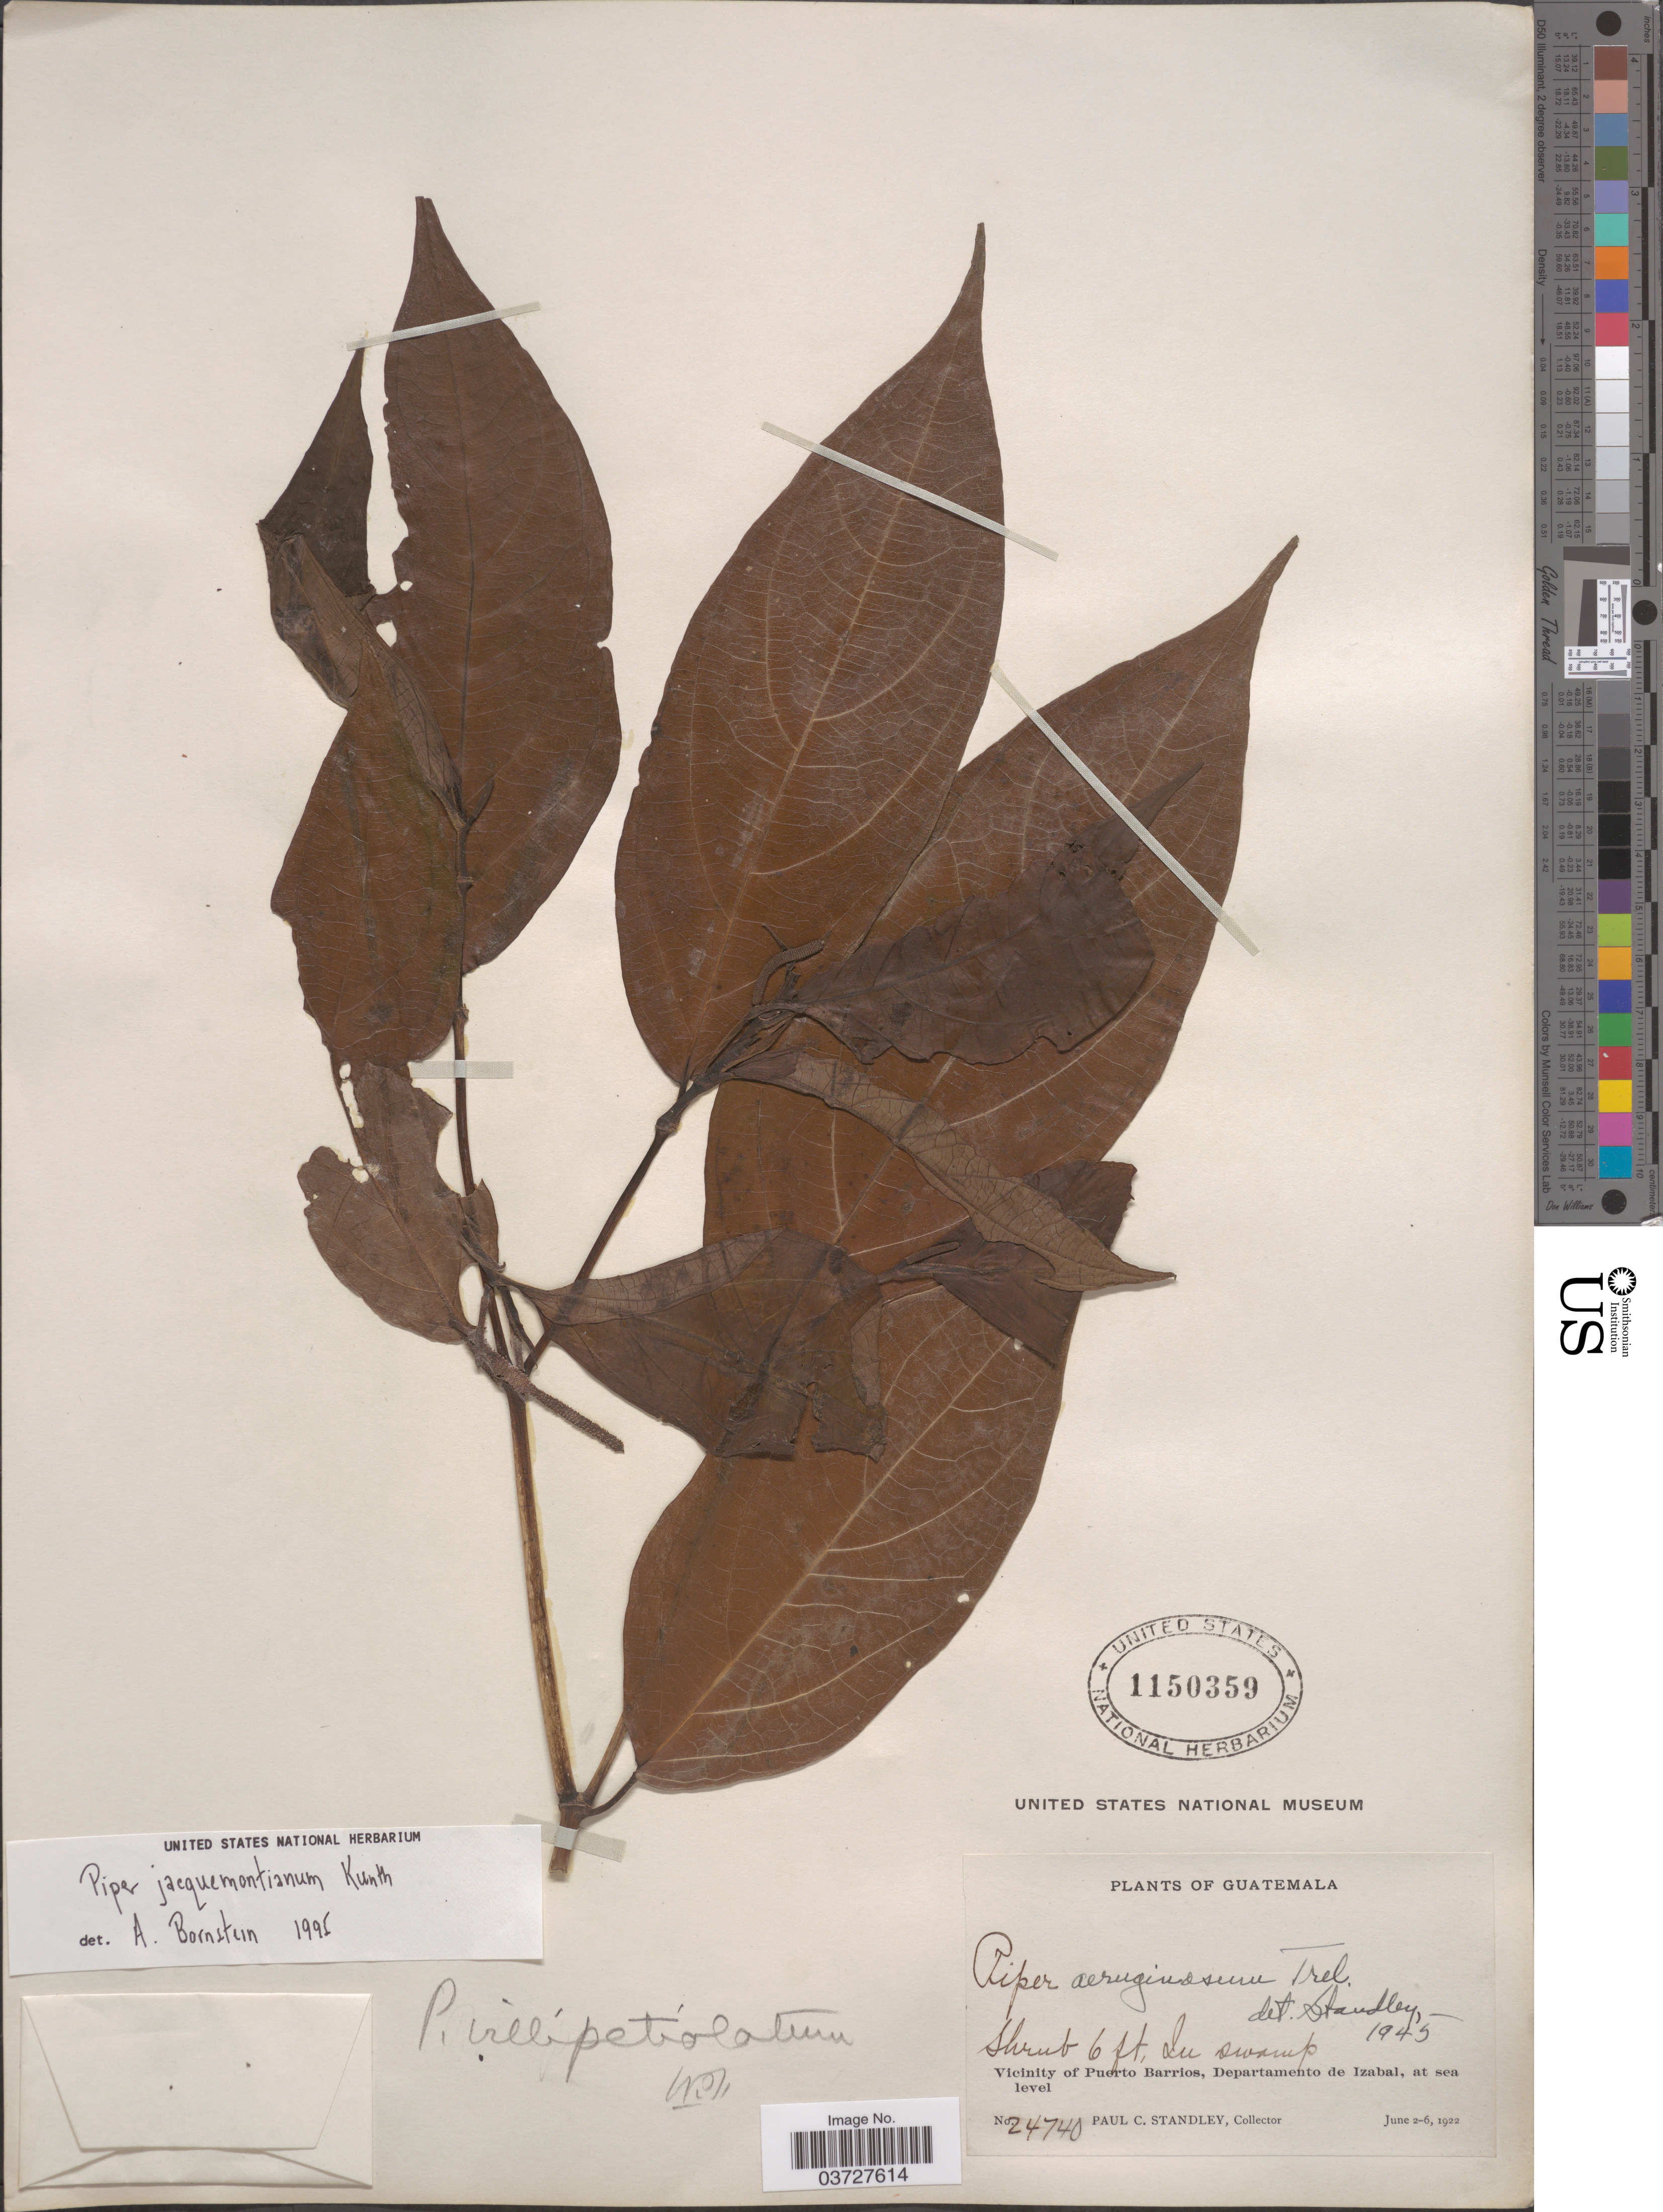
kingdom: Plantae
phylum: Tracheophyta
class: Magnoliopsida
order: Piperales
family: Piperaceae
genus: Piper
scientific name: Piper jacquemontianum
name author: Kunth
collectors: P. C. Standley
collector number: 24740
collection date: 1922-06-02/1922-06-06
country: Guatemala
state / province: Izabal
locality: Vicinity of Puerto Barrios, Departamento de Izabal.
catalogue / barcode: US 1150359